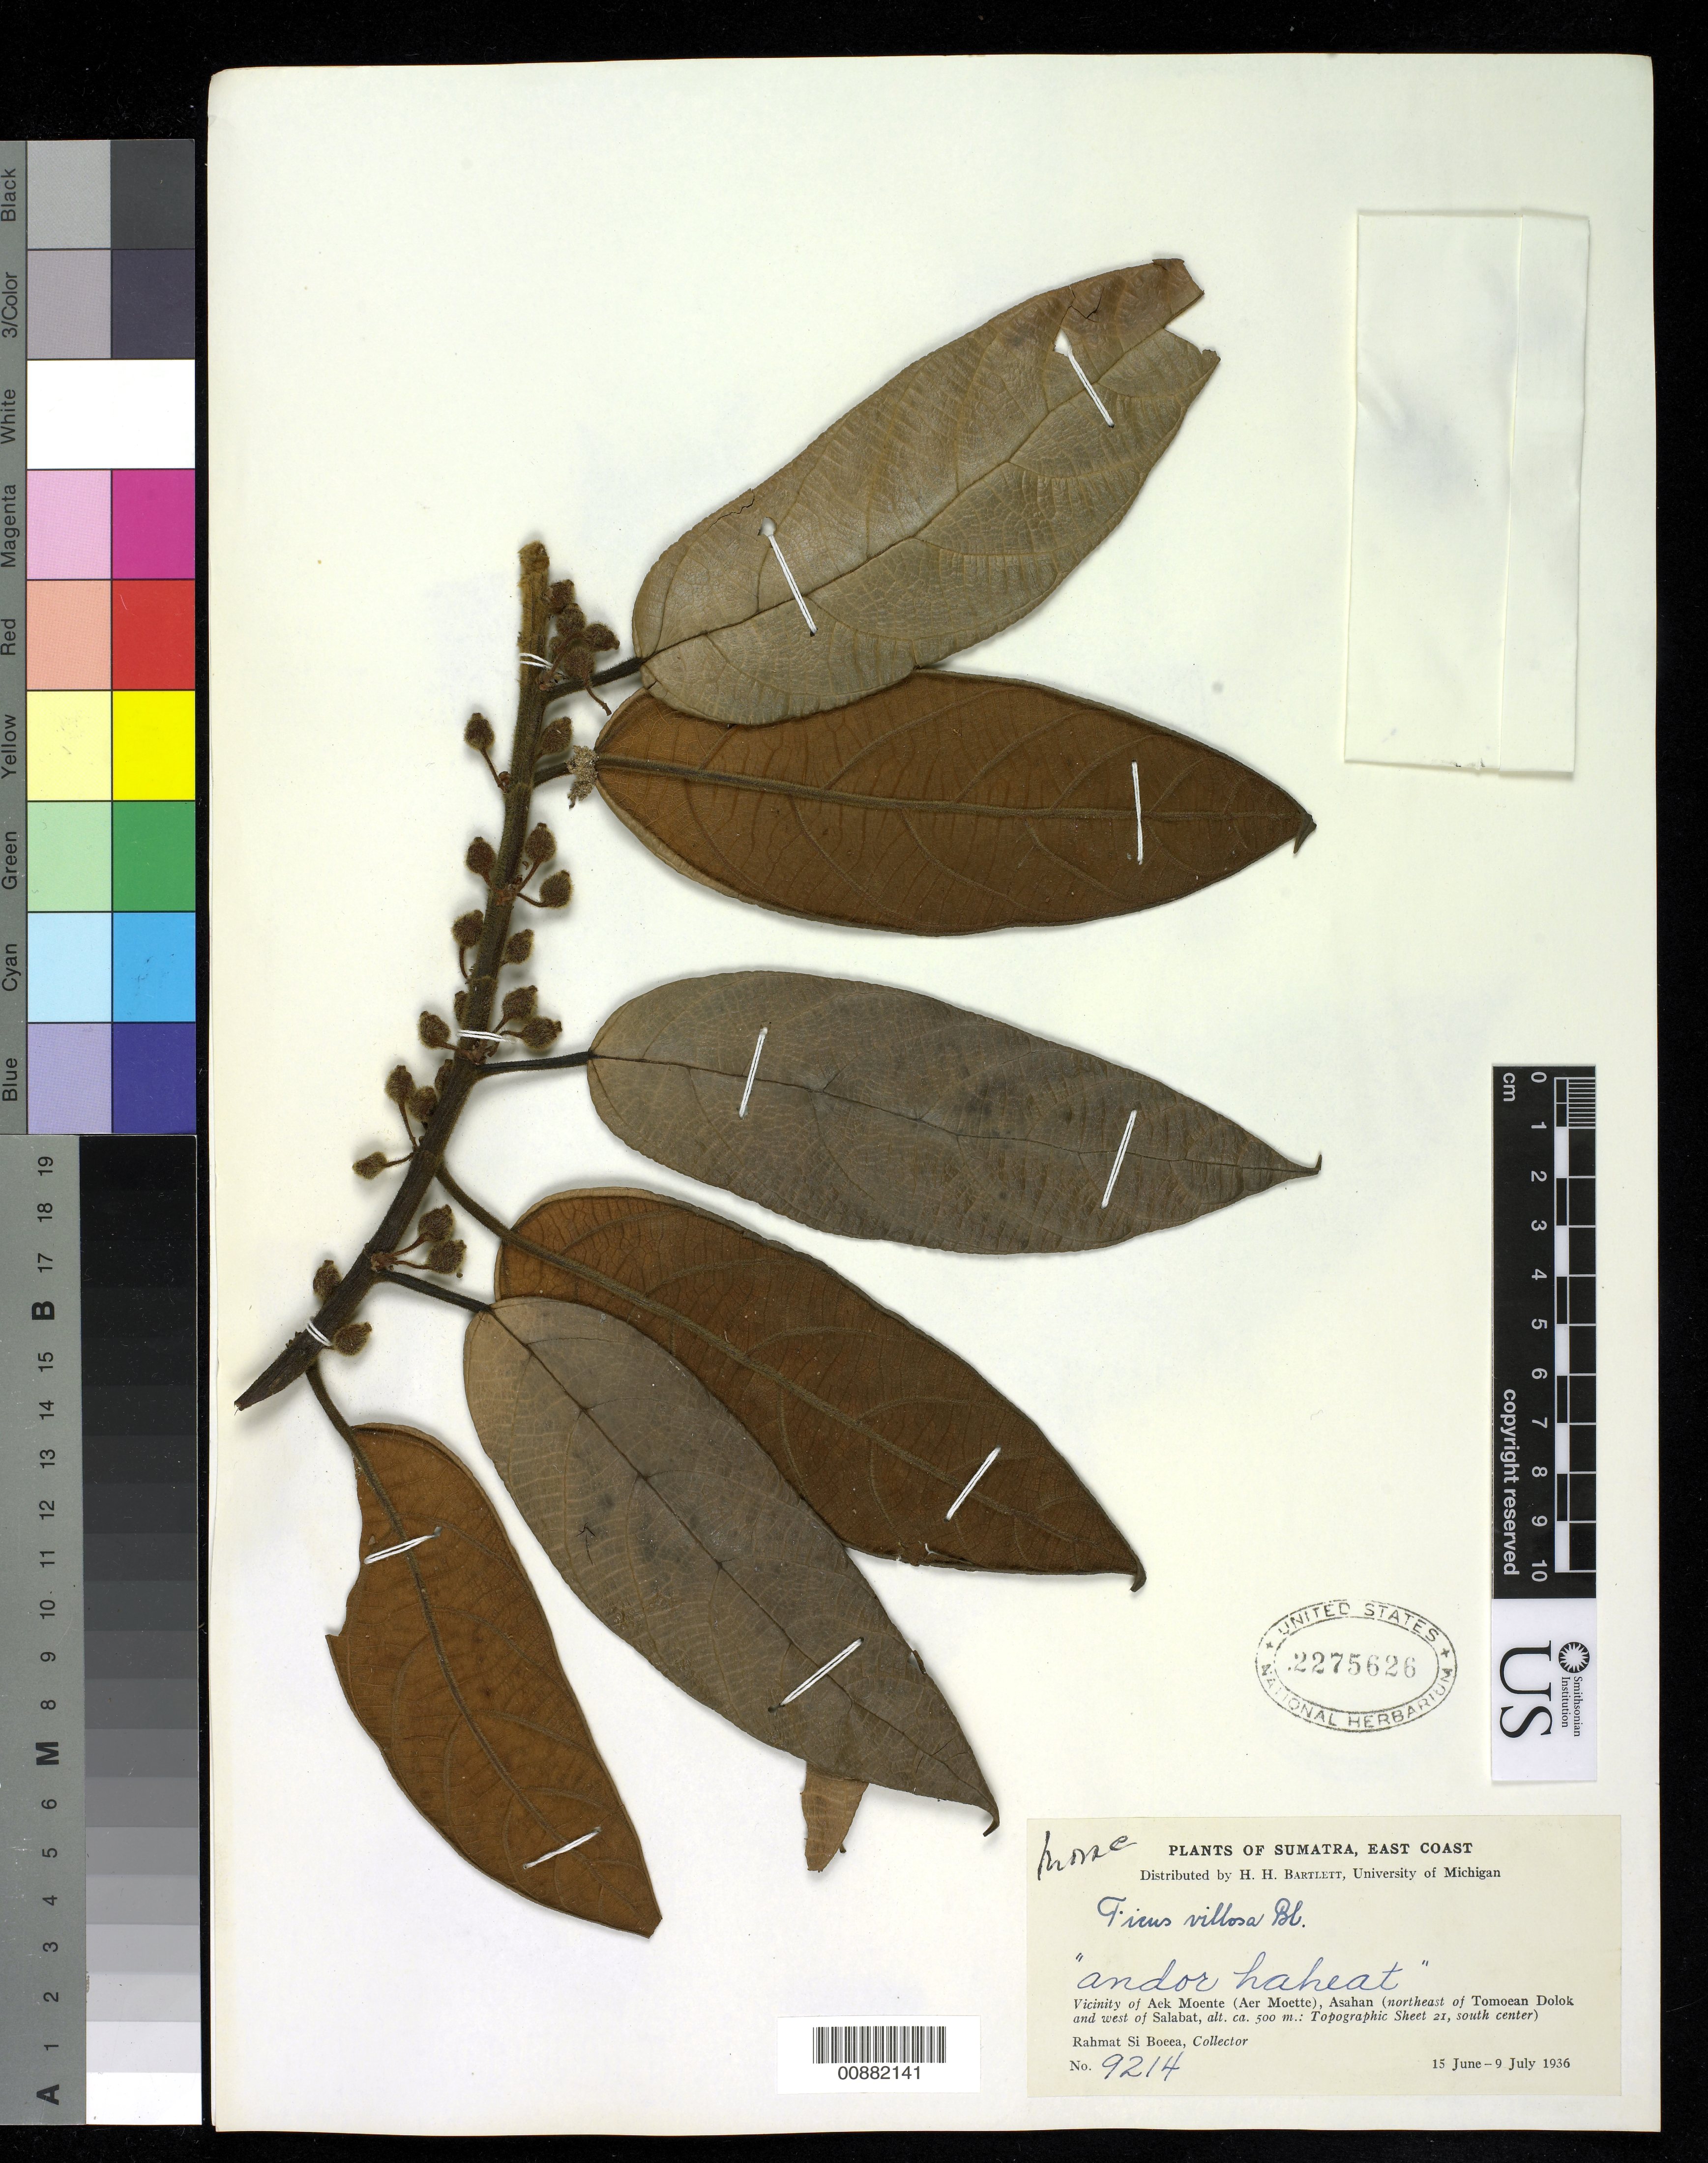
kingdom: Plantae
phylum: Tracheophyta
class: Magnoliopsida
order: Rosales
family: Moraceae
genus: Ficus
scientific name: Ficus villosa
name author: Blume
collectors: Rahmat Si Boeea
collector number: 9214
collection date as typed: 15 Jun 1936 to 09 Jul 1936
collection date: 1936-06-15/1936-07-09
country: Indonesia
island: Sumatra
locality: Vicinity of Aek Moente (Aer Moette), Asahan (northeast of Tomoean Dolok and west of Slabat, topographic sheet 21 south center.)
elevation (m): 500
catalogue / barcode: US 2275626